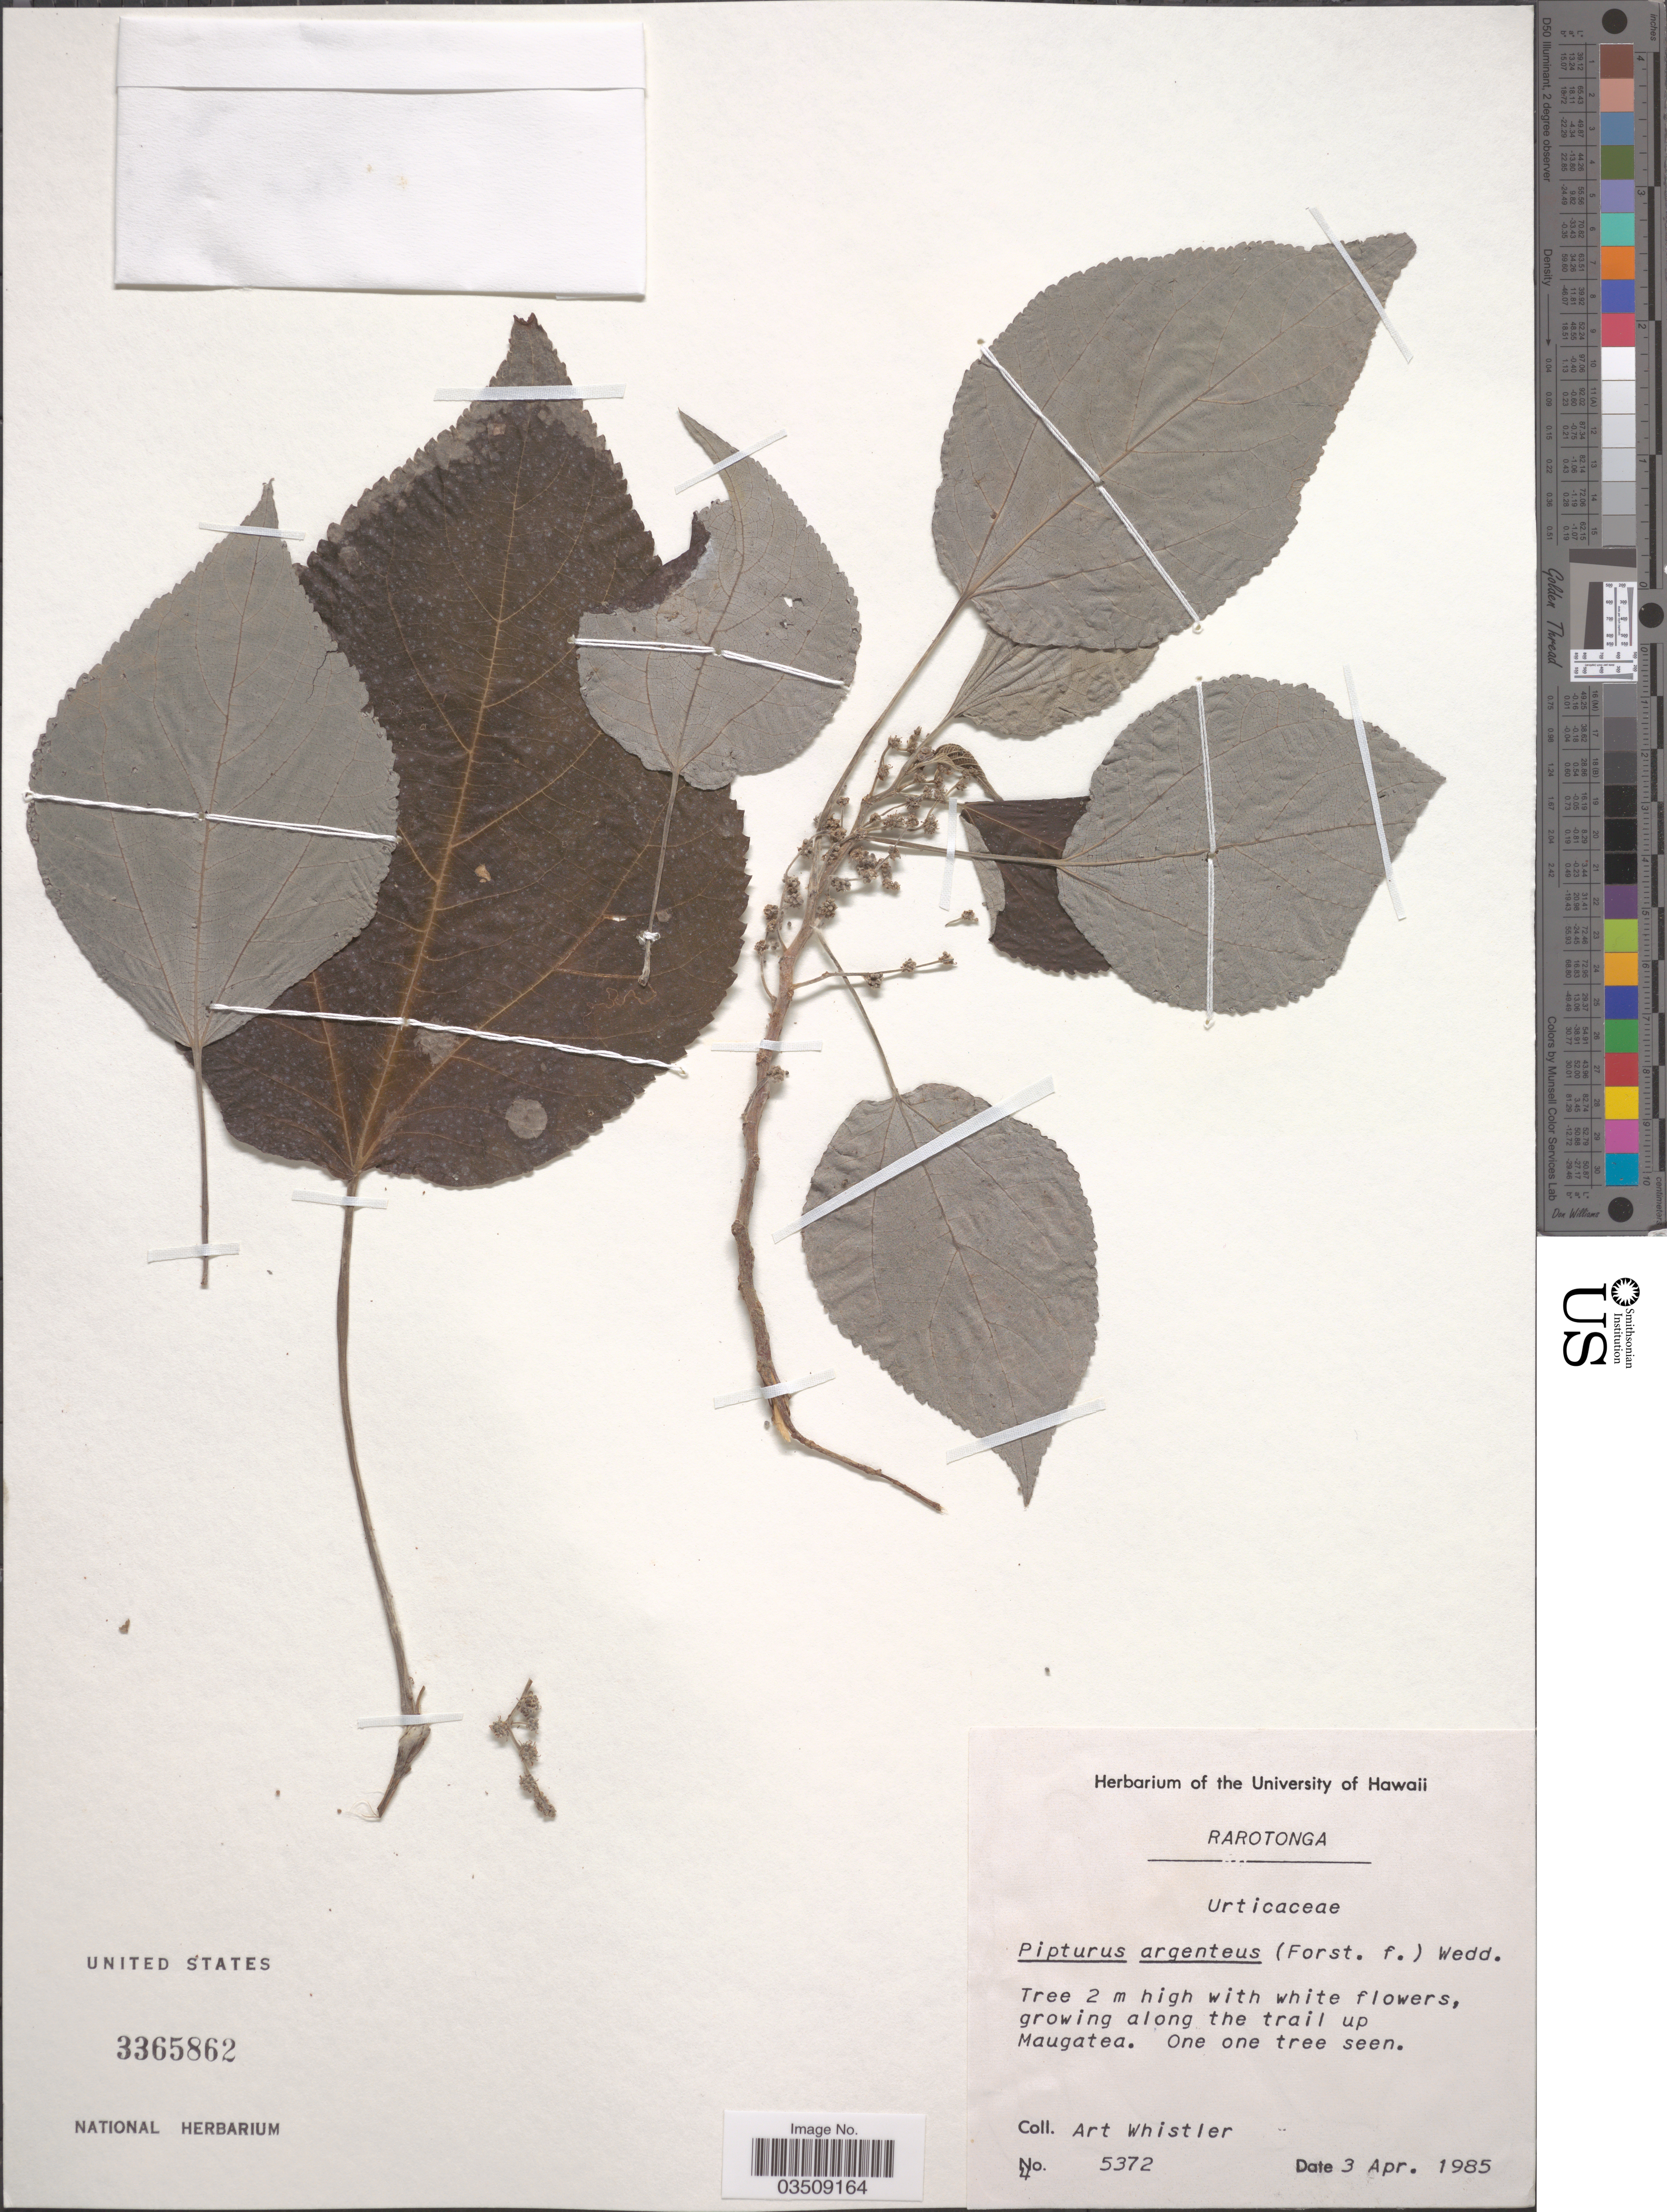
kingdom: Plantae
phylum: Tracheophyta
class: Magnoliopsida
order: Rosales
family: Urticaceae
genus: Pipturus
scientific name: Pipturus argenteus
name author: (G. Forst.) Wedd.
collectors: A. Whistler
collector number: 5372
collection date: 1985-04-03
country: Cook Islands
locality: Rarotonga. Along the trail up Maugatea.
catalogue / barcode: US 3365862